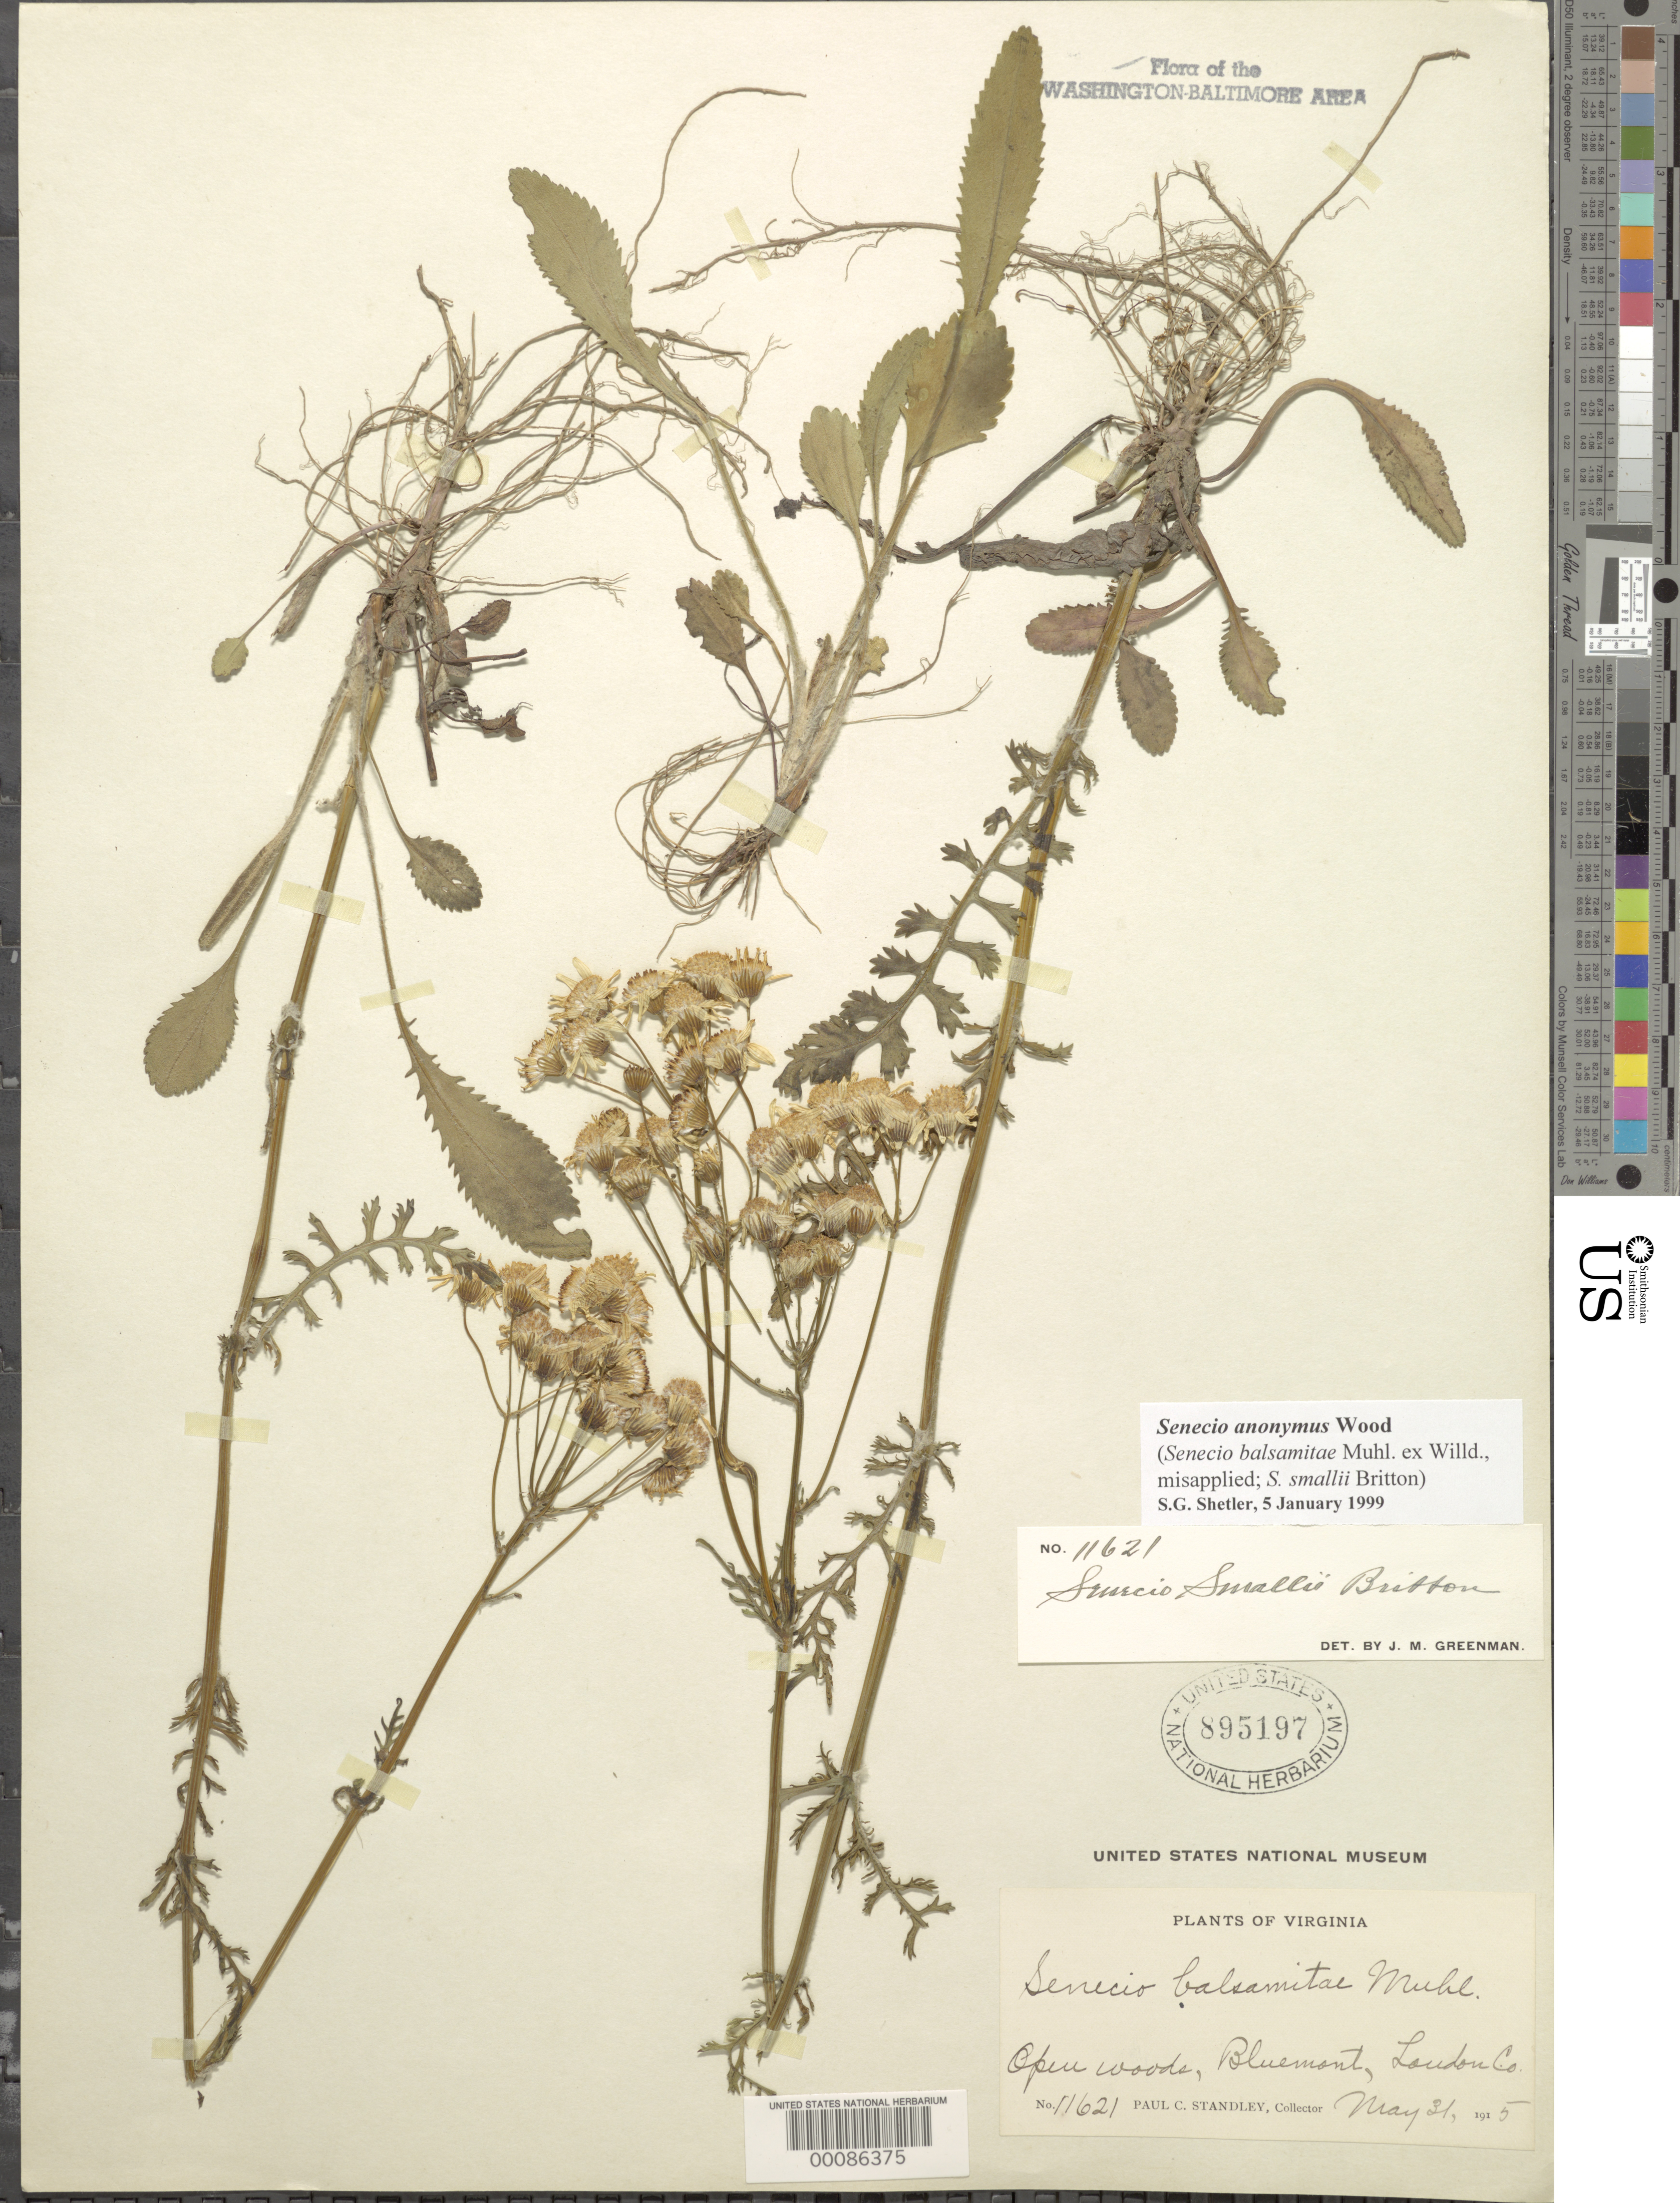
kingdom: Plantae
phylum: Tracheophyta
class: Magnoliopsida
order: Asterales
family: Asteraceae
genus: Packera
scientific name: Packera anonyma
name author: (Alph. Wood) W.A. Weber & Á. Löve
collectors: P. C. Standley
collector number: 11621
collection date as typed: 31 May 1915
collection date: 1915-05-31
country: United States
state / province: Virginia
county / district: Loudoun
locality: Bluemont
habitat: Open woods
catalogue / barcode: US 895197